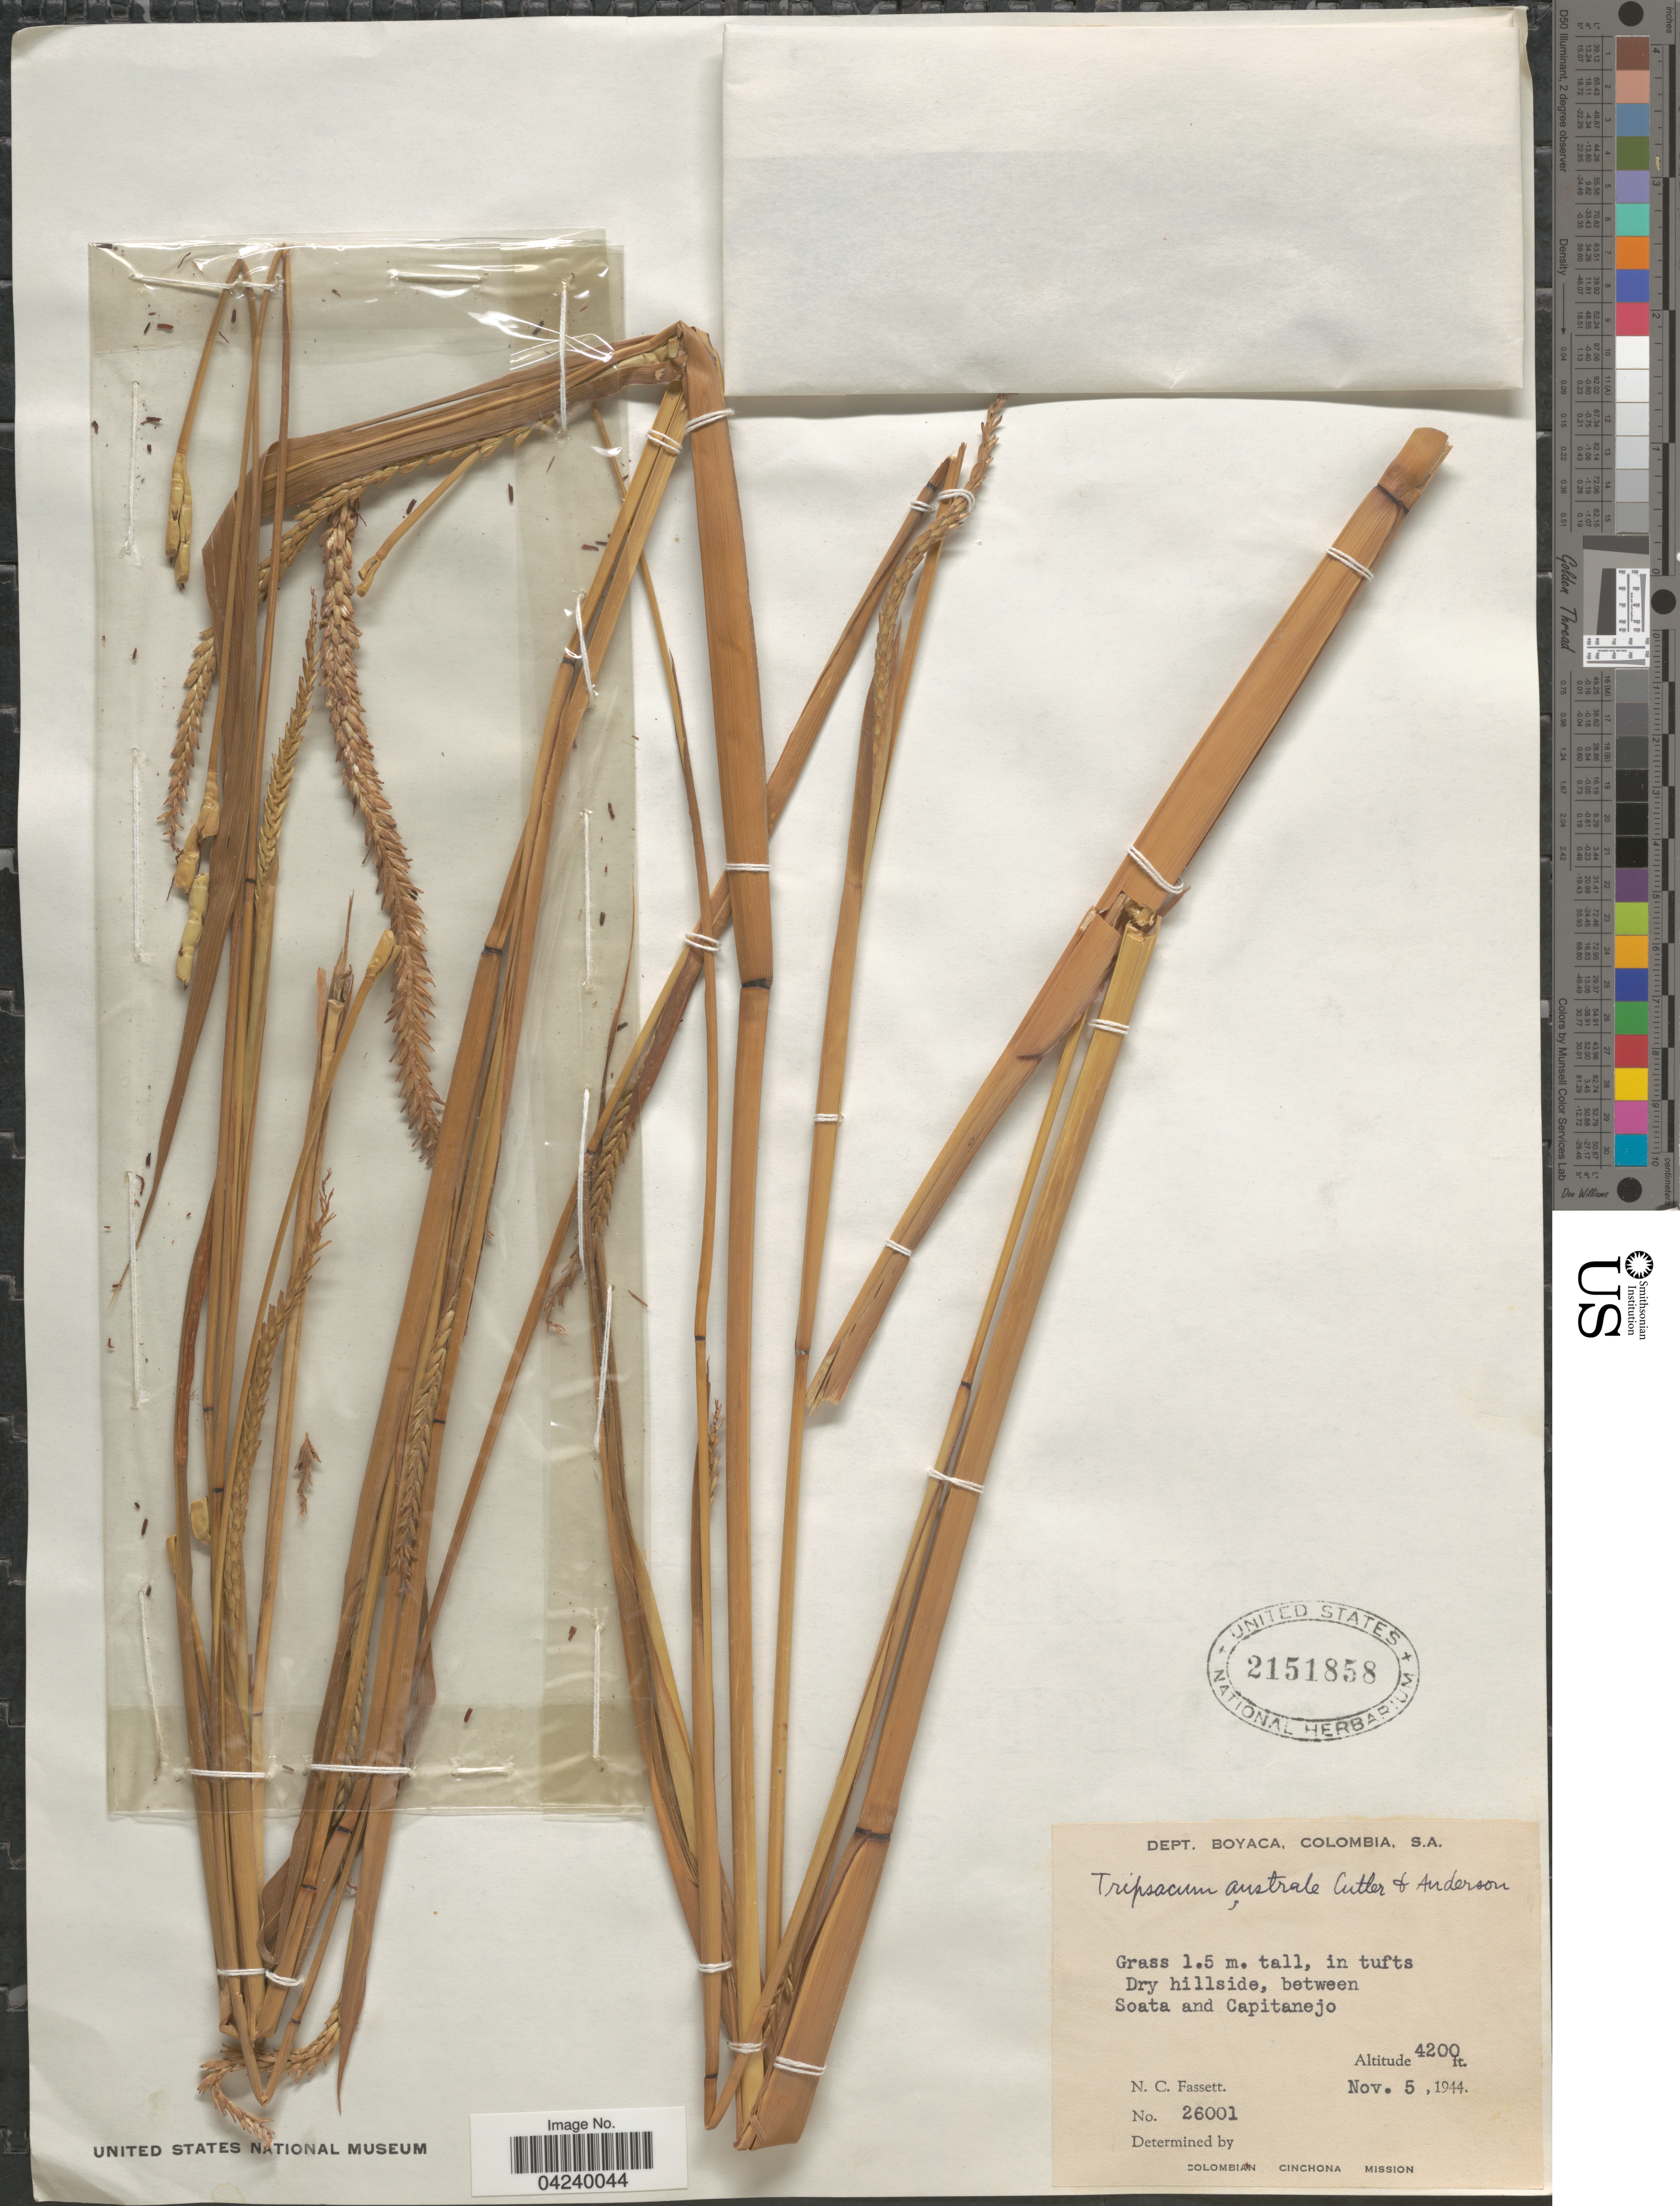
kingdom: Plantae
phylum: Tracheophyta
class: Liliopsida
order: Poales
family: Poaceae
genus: Tripsacum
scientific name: Tripsacum australe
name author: H.C. Cutler & E.S. Anderson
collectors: N. C. Fassett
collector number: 26001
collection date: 1944-11-05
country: Colombia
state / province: Boyacá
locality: Dept. Boyaca. Dry hillside, between Soata and Capitanejo. Colombian Cinchona Mission.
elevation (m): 1280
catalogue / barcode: US 2151858